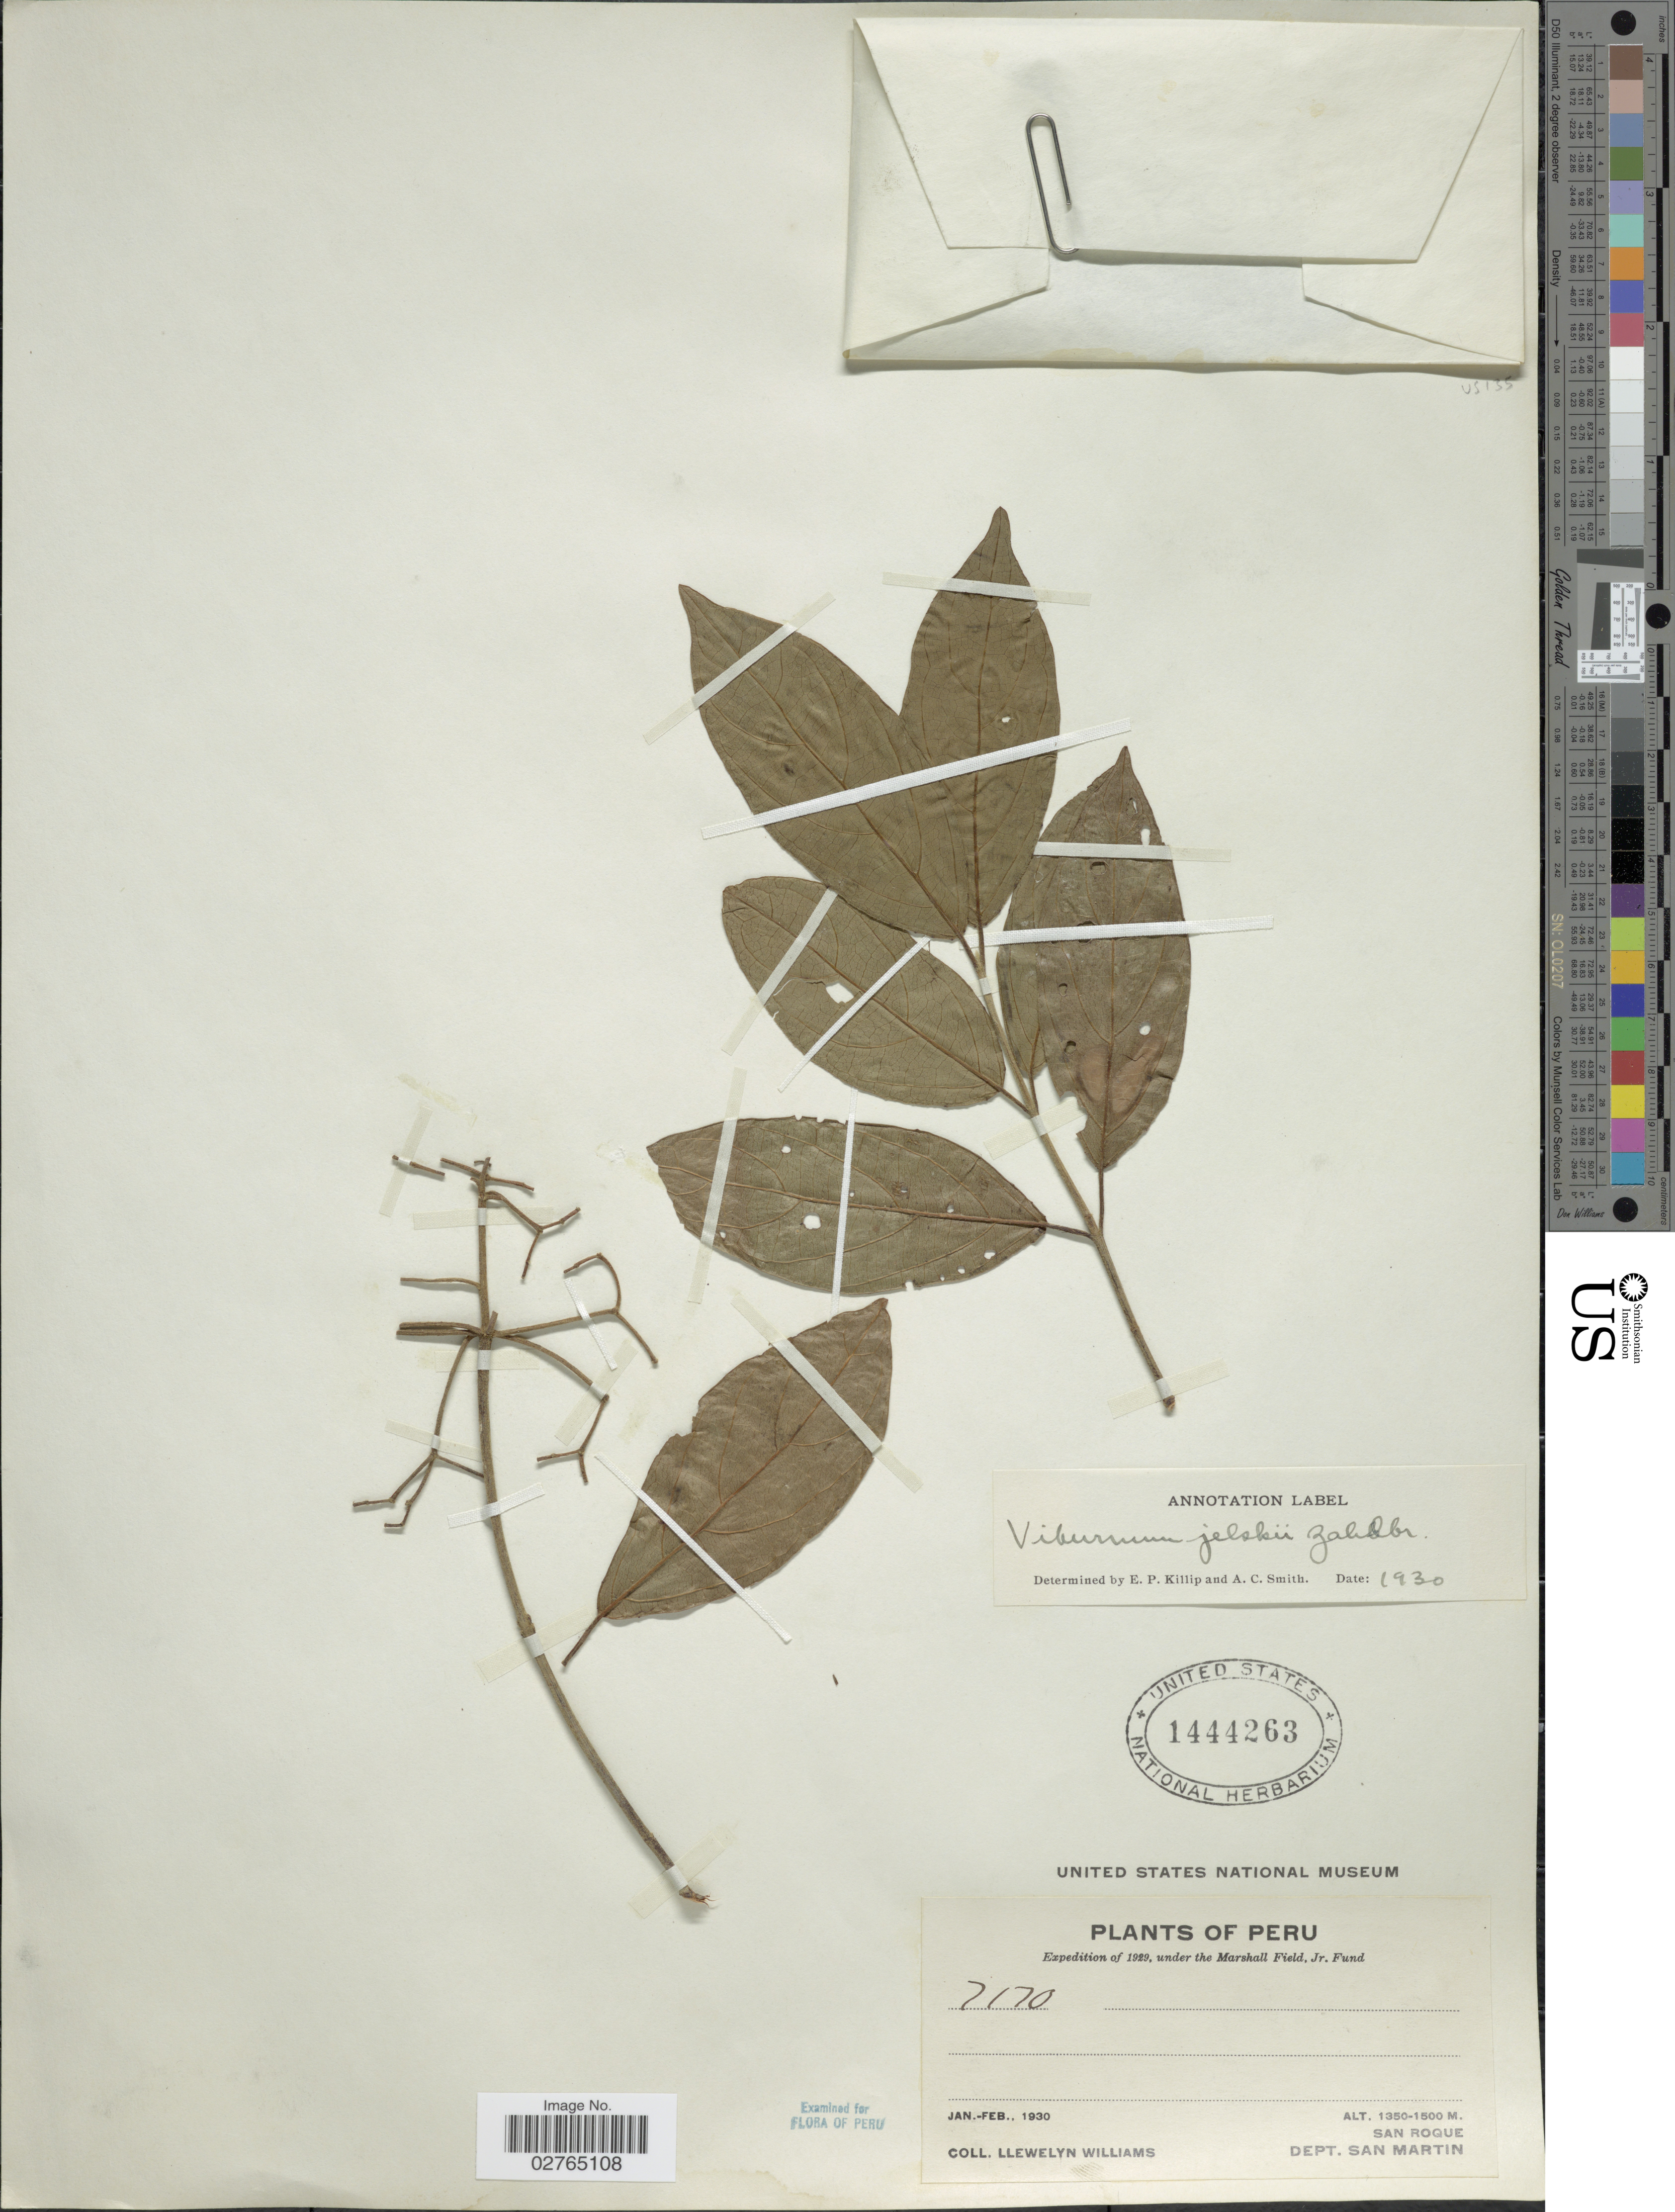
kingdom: Plantae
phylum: Tracheophyta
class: Magnoliopsida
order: Dipsacales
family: Viburnaceae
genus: Viburnum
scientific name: Viburnum jelskii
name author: Zahlbr.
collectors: Ll. Williams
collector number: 7170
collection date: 1930-01/1930-02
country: Peru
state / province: San Martín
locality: San Roque. Dept. San Martin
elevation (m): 1350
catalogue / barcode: US 1444263